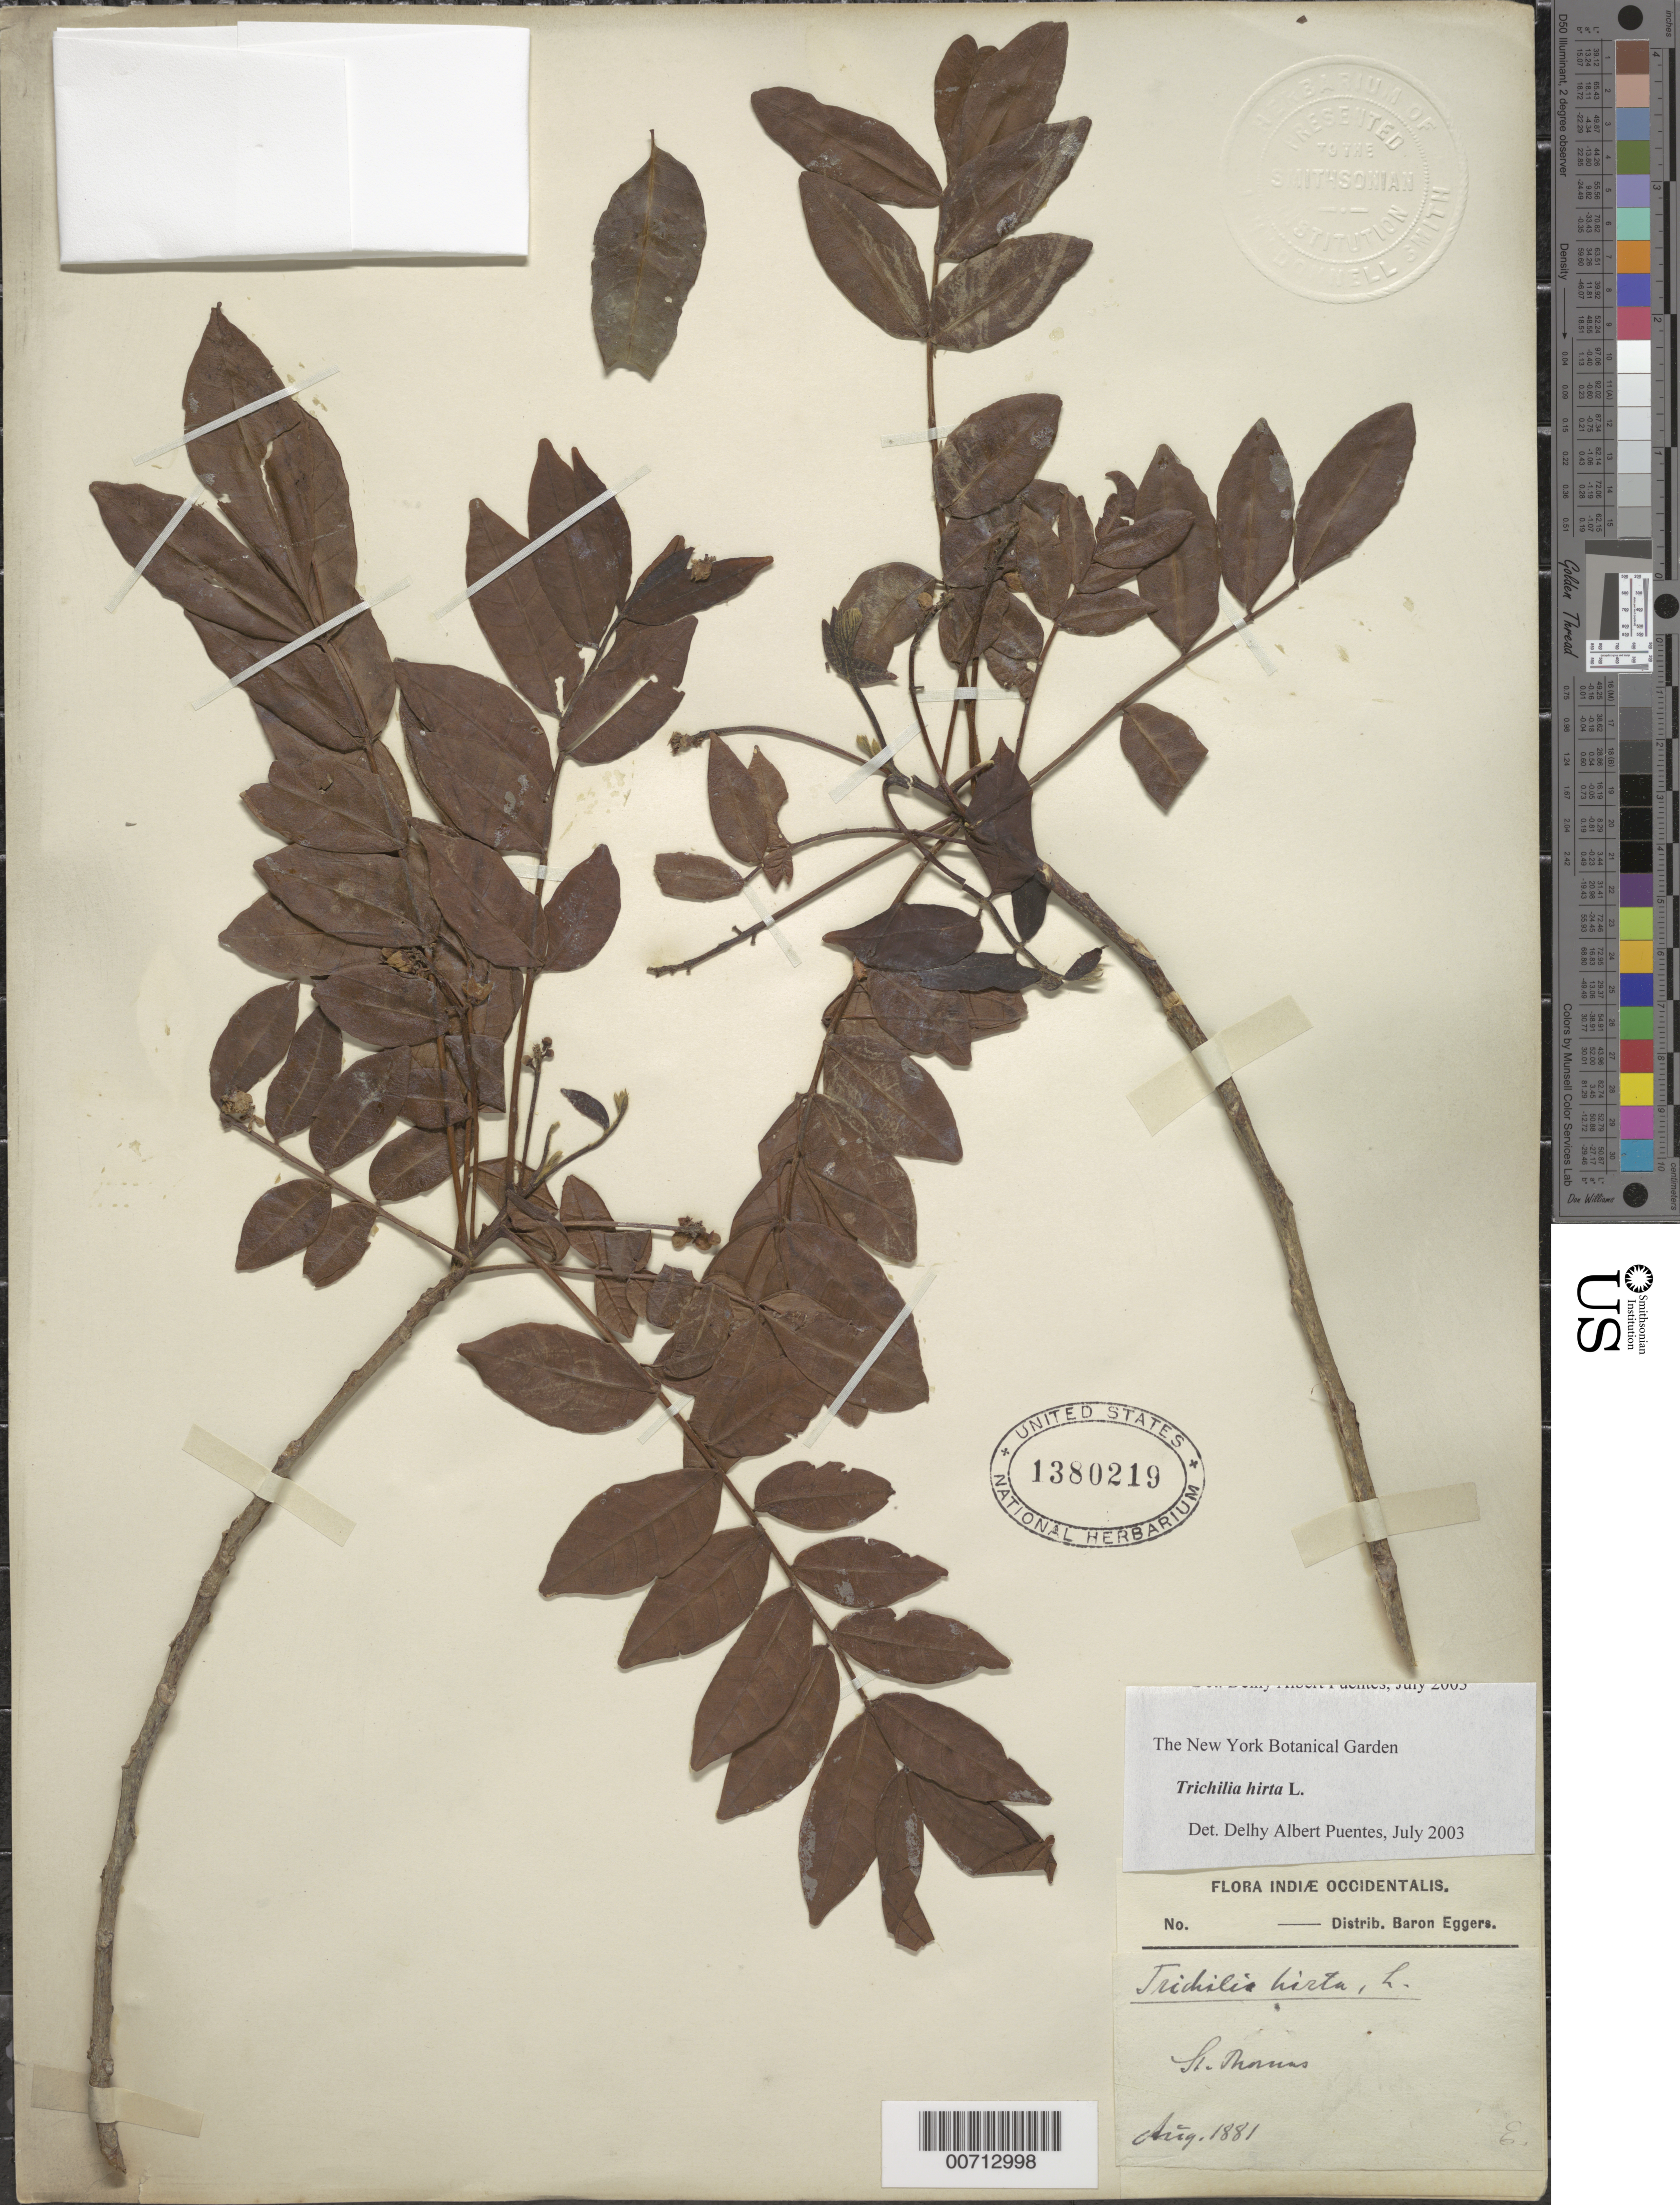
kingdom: Plantae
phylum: Tracheophyta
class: Magnoliopsida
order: Sapindales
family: Meliaceae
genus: Trichilia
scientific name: Trichilia hirta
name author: L.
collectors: H. F. A. von Eggers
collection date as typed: Aug 1881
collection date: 1881-08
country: U.S. Virgin Islands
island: St. Thomas Island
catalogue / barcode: US 1380219